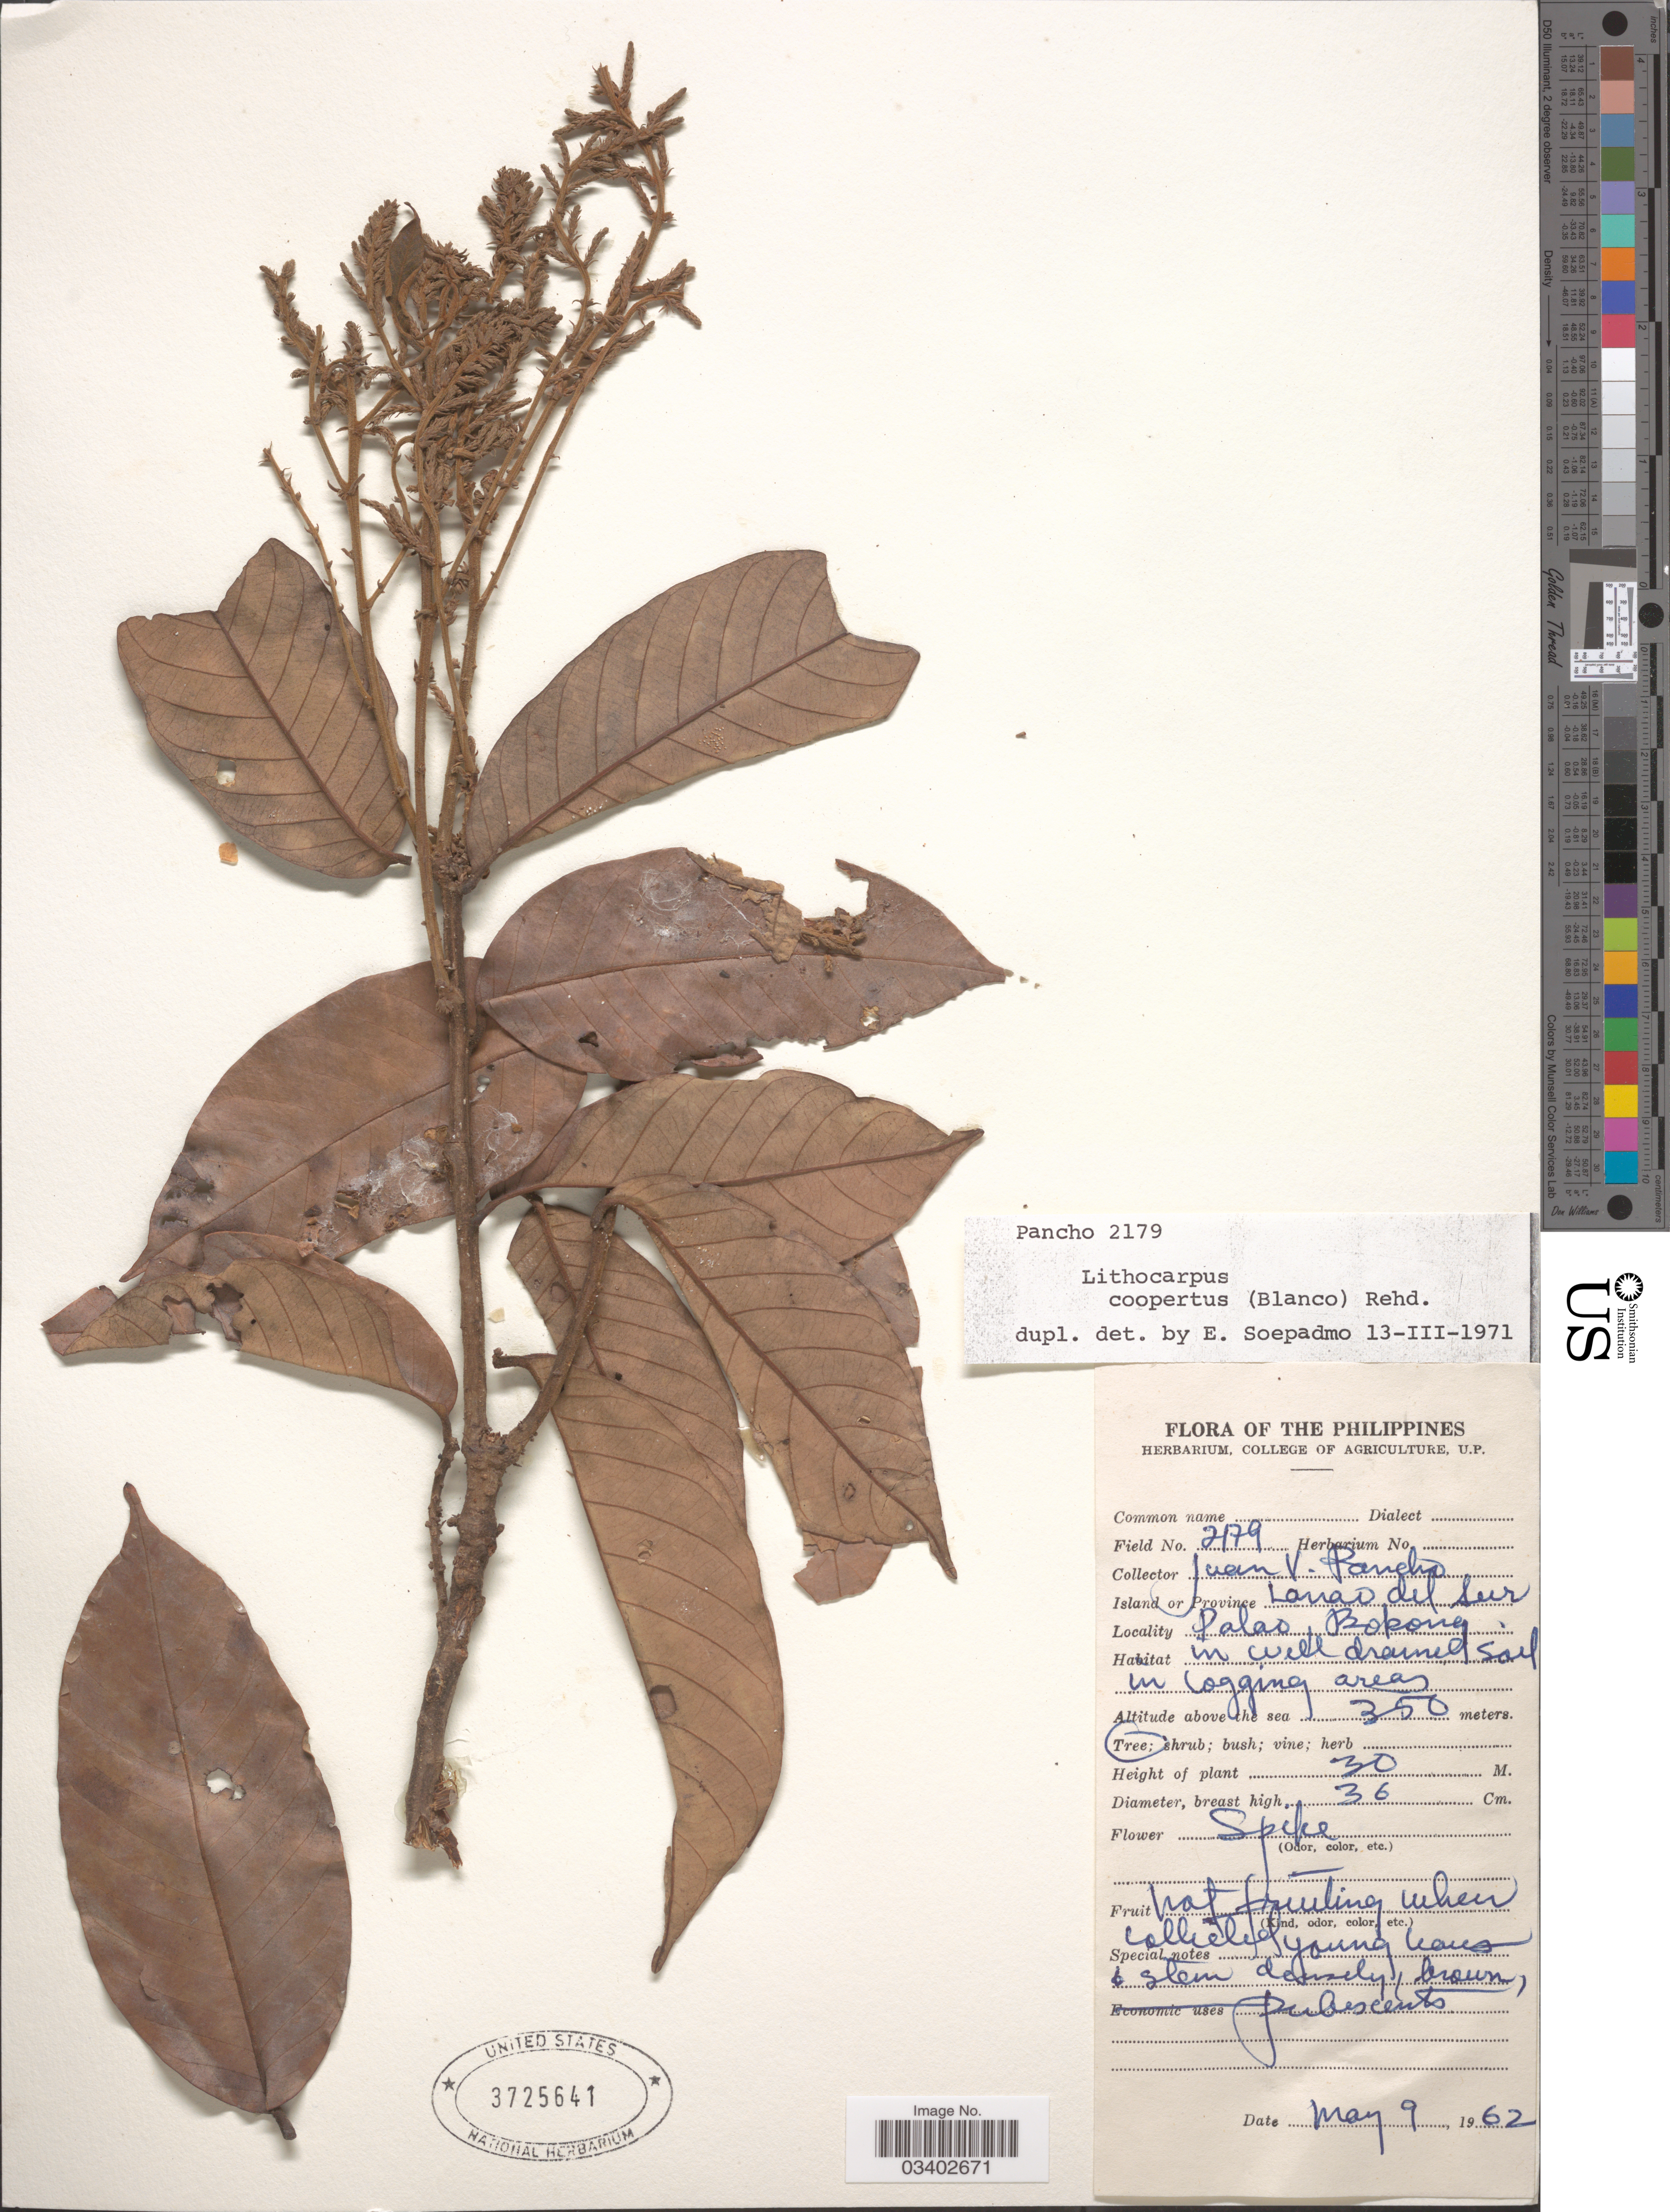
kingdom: Plantae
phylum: Tracheophyta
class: Magnoliopsida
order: Fagales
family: Fagaceae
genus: Lithocarpus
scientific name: Lithocarpus coopertus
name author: (Blanco) Rehder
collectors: J. Pancho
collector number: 2179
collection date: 1962-05-09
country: Philippines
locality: Island or Province Lanao del Sur. Palao, Bobong.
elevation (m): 350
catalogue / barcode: US 3725641